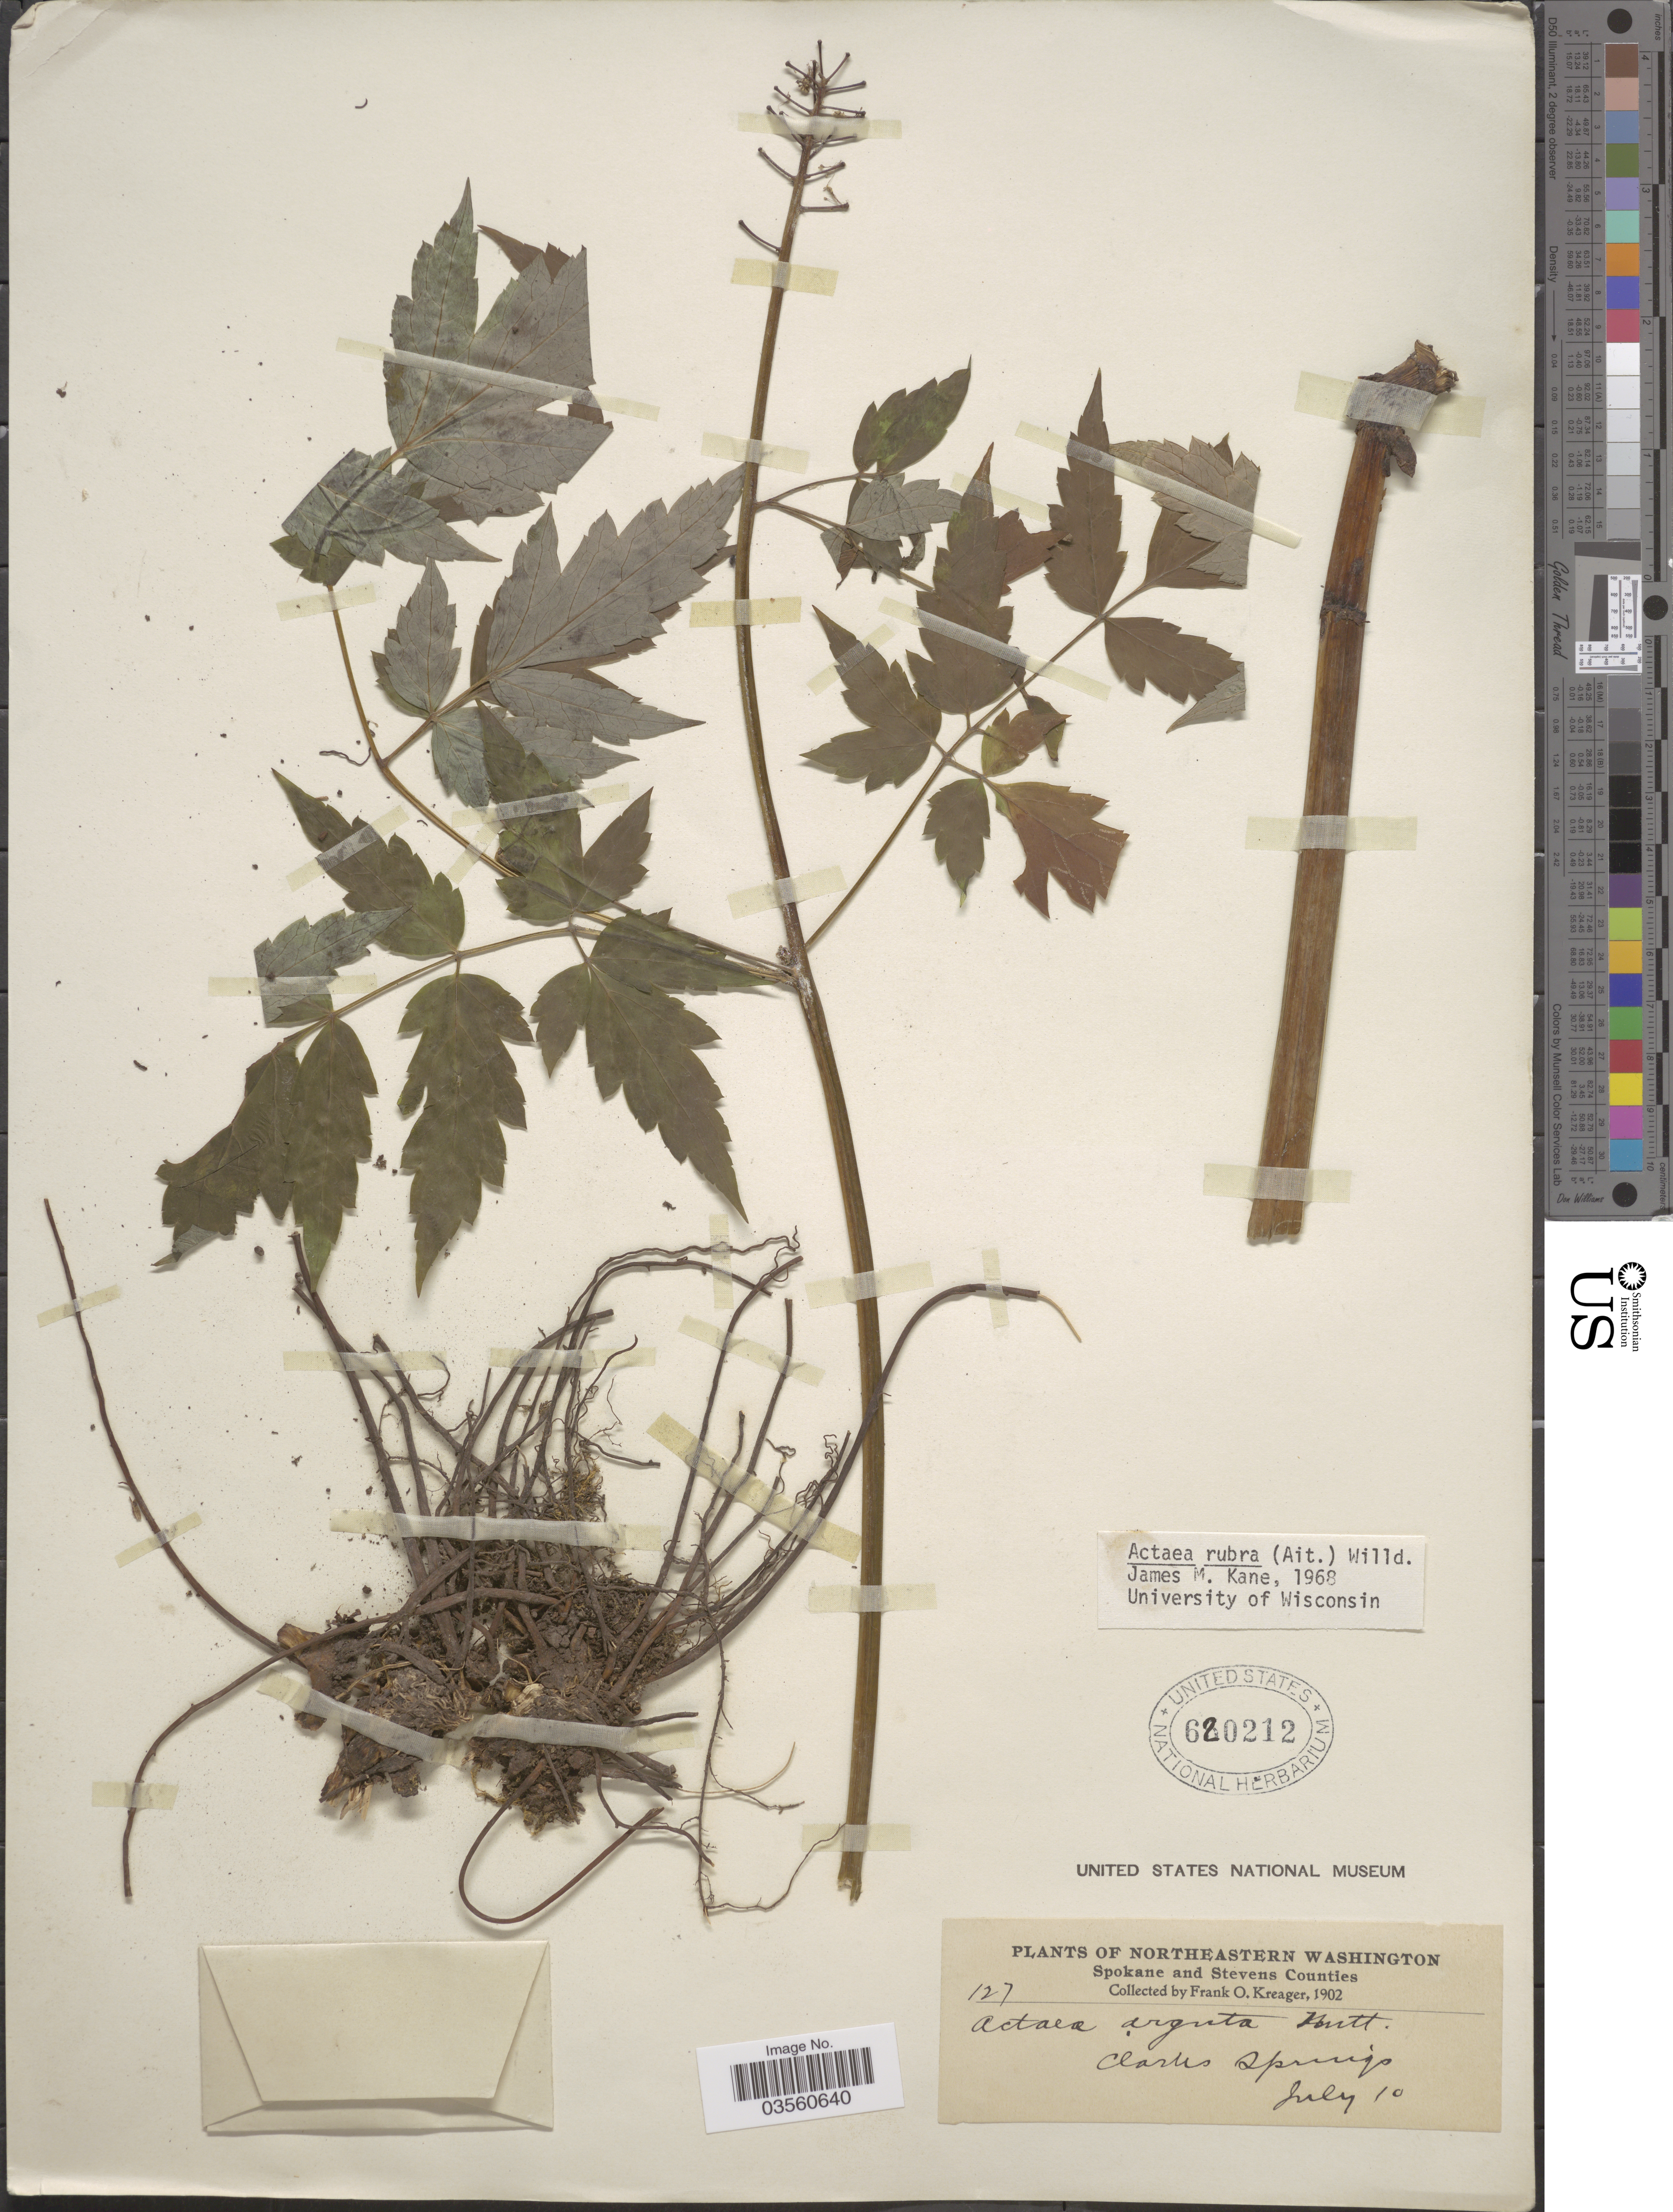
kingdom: Plantae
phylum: Tracheophyta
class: Magnoliopsida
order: Ranunculales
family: Ranunculaceae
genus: Actaea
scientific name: Actaea rubra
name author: (Aiton) Willd.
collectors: F. Kreager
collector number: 127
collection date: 1902-07-10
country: United States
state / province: Washington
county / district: Spokane / Stevens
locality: Northeastern Washington. Spokane and Stevens Counties. Clarks Springs.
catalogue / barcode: US 620212